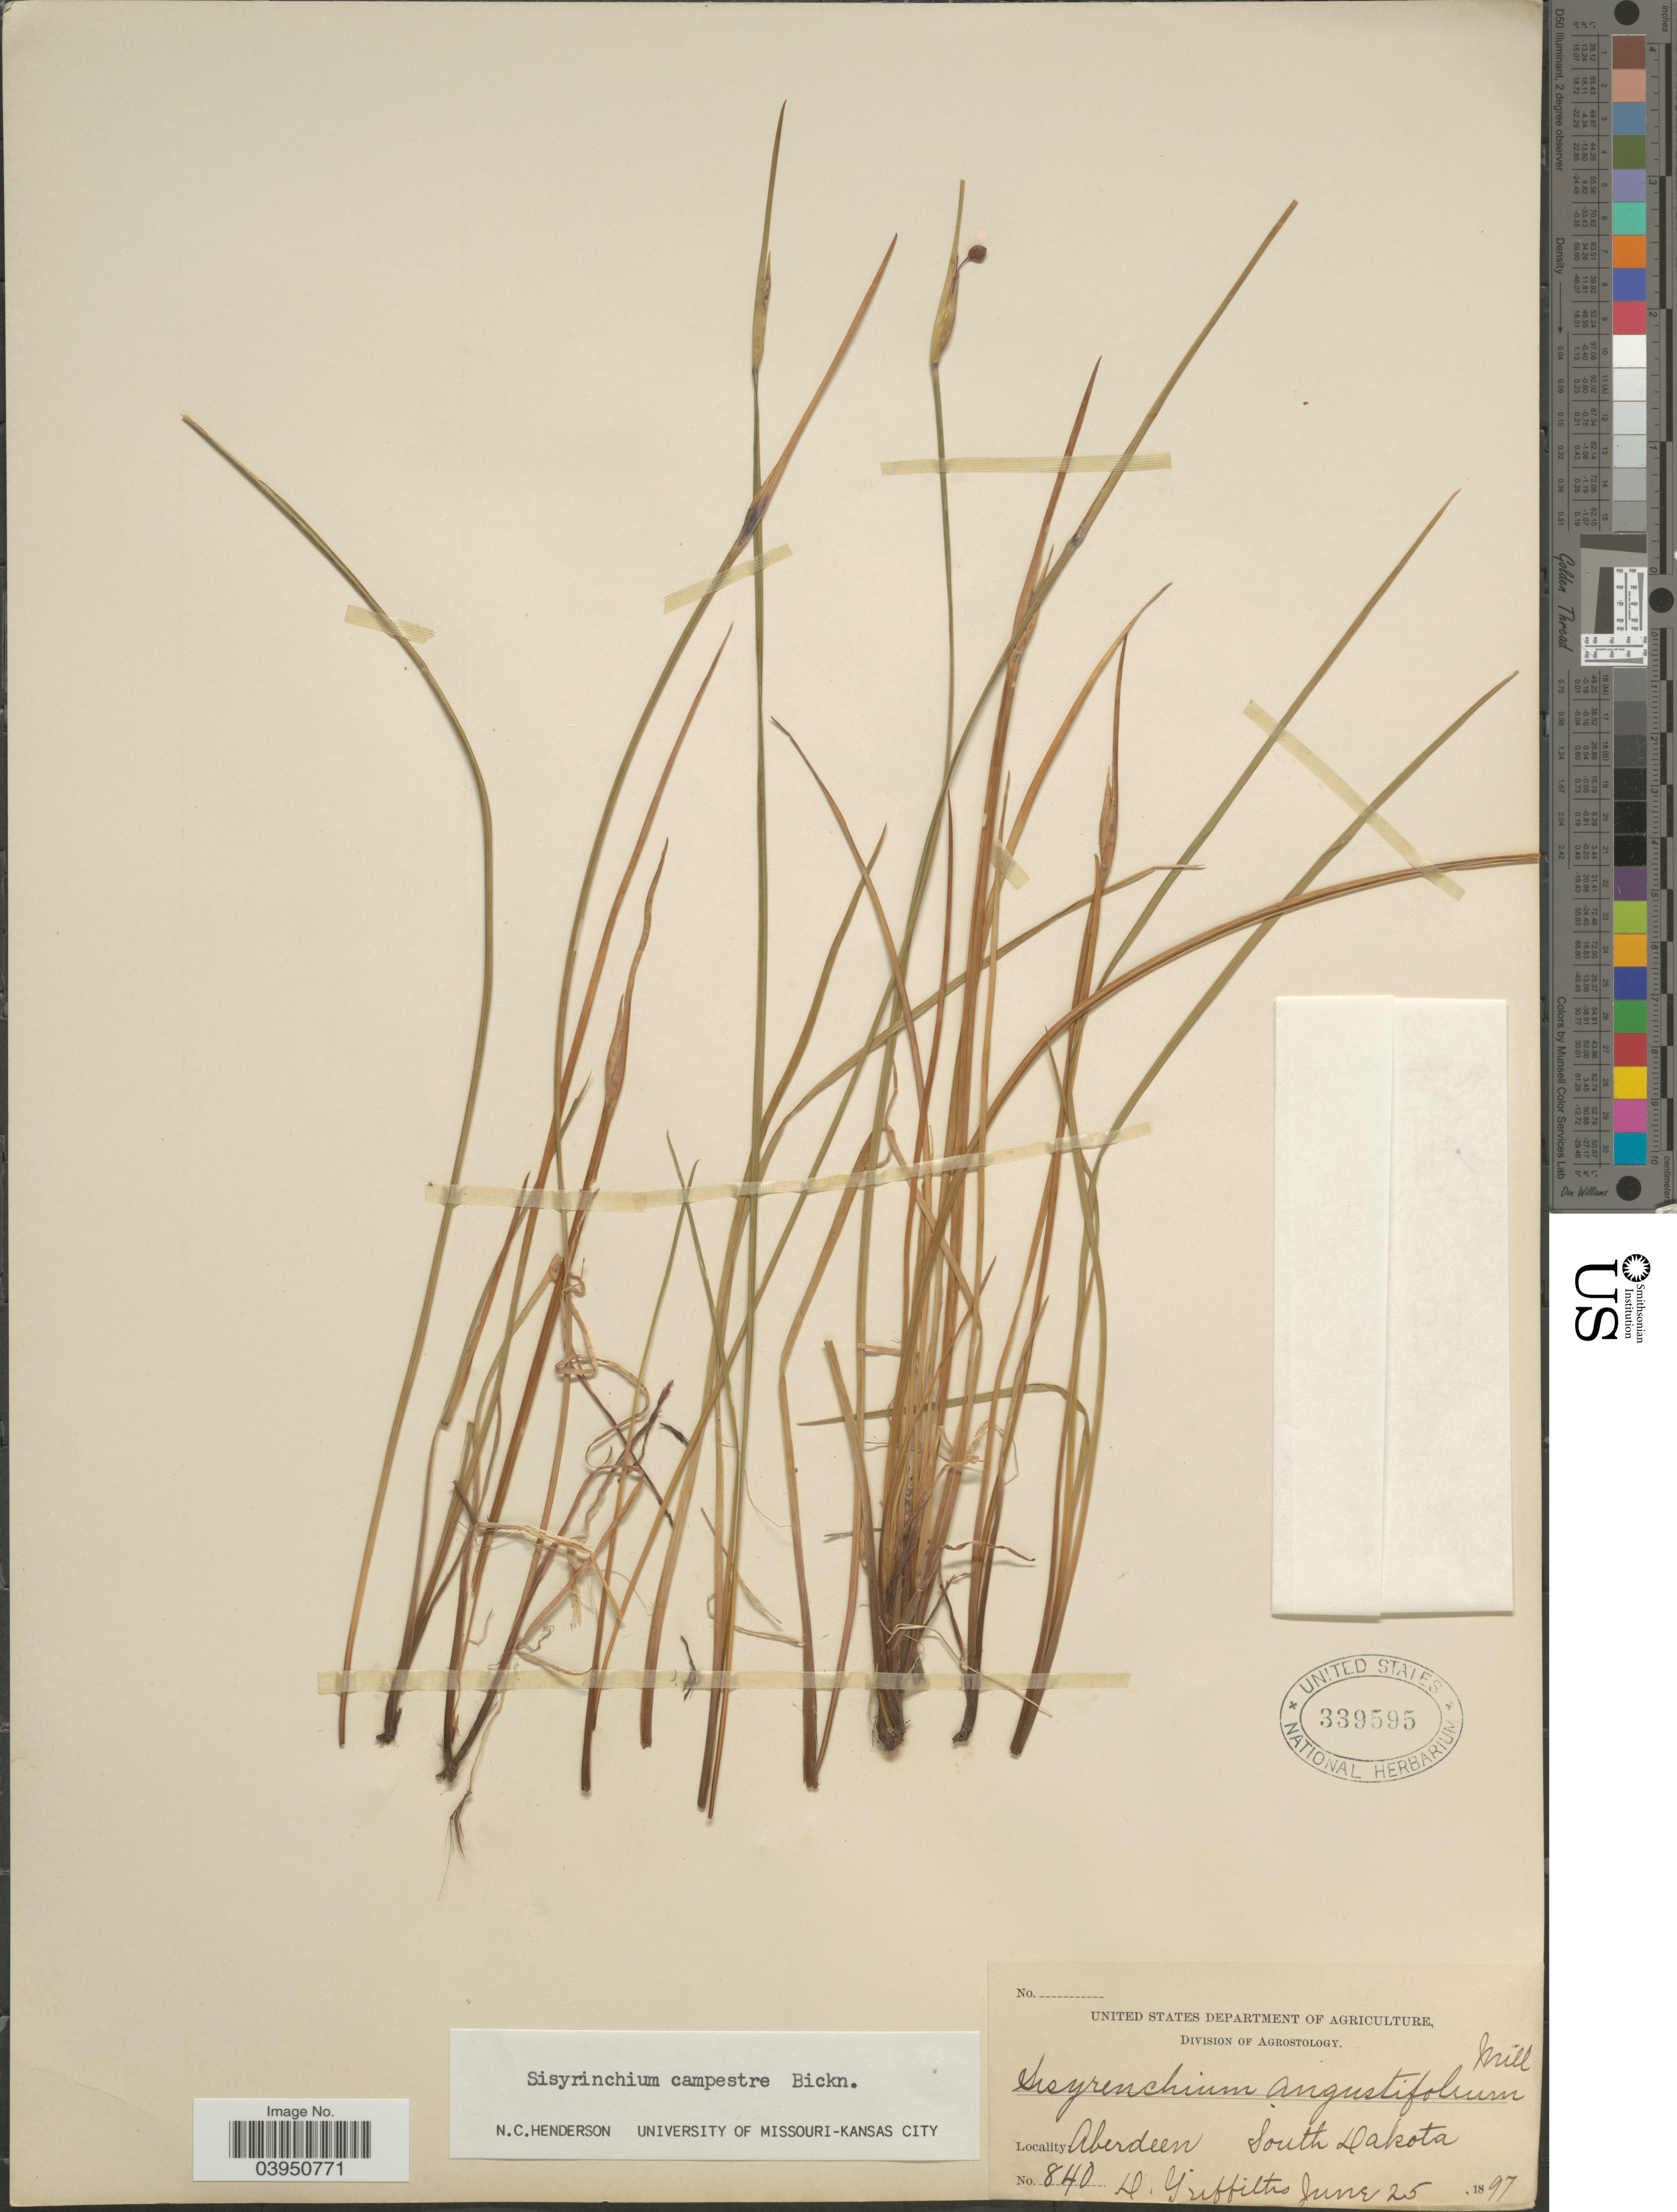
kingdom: Plantae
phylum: Tracheophyta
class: Liliopsida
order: Asparagales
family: Iridaceae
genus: Sisyrinchium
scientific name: Sisyrinchium campestre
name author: E.P. Bicknell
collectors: D. Griffiths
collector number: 840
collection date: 1897-06-25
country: United States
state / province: South Dakota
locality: Aberdeen.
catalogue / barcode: US 339595